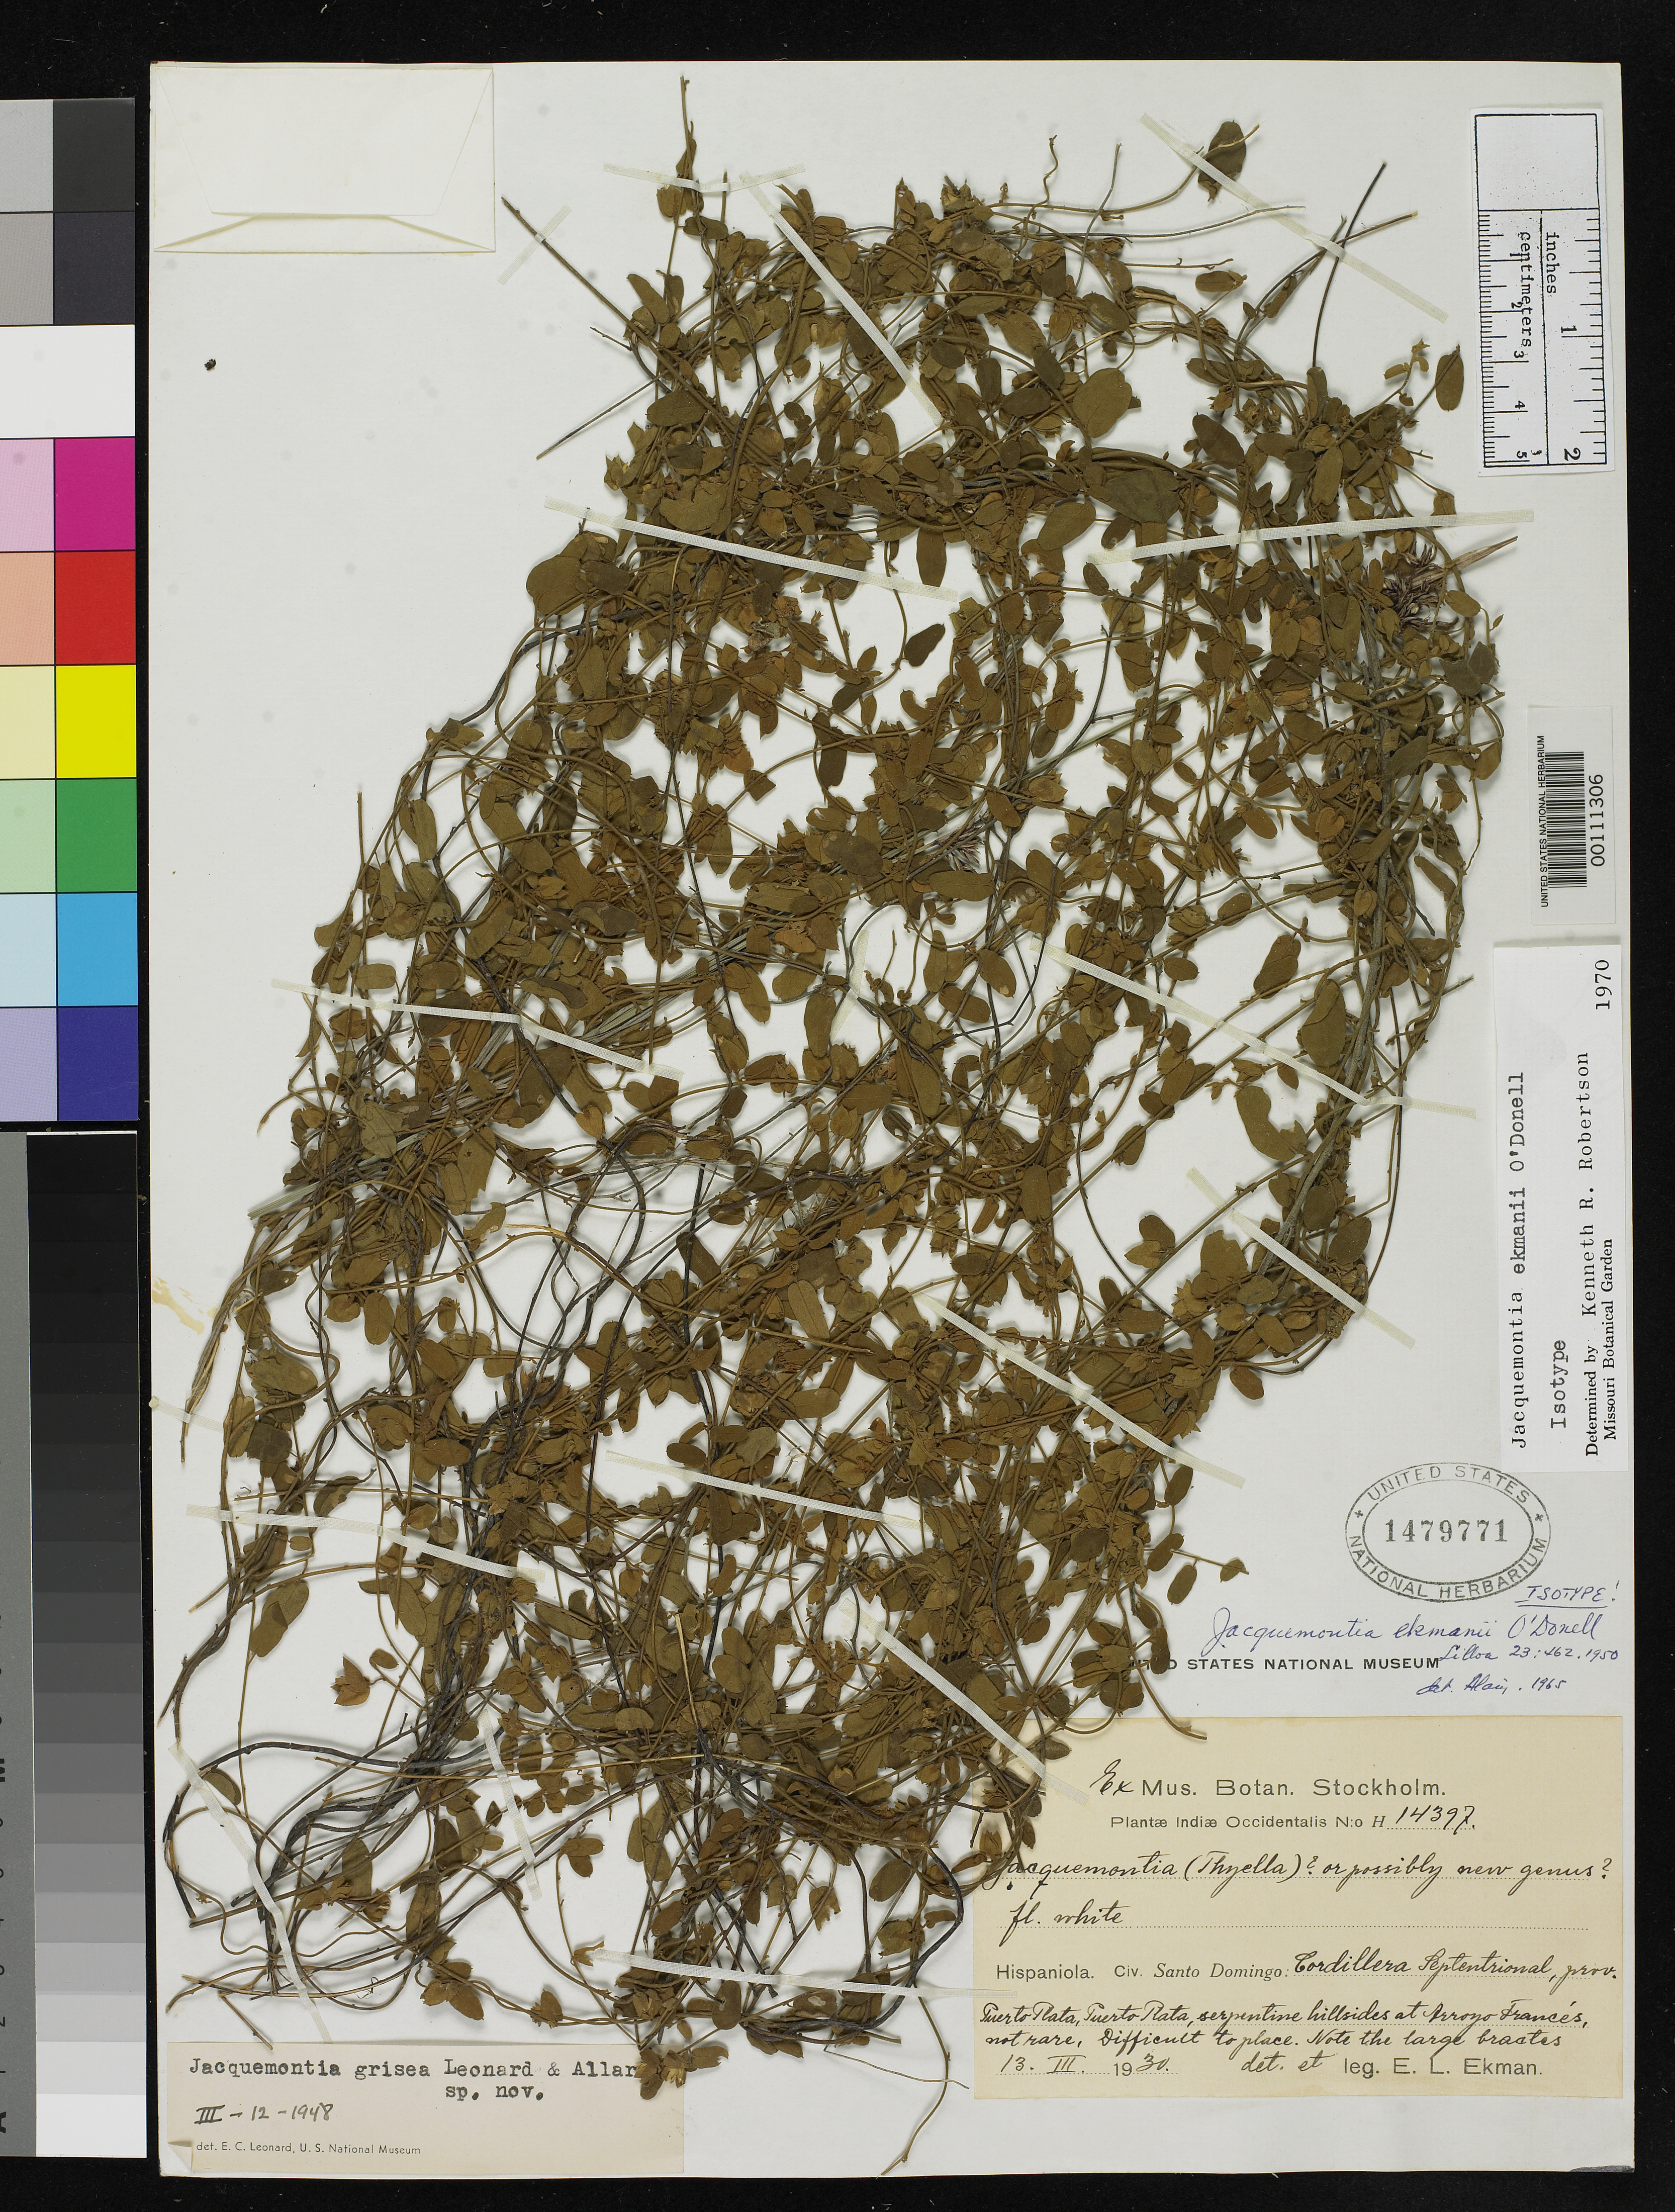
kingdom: Plantae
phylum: Tracheophyta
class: Magnoliopsida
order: Solanales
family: Convolvulaceae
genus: Jacquemontia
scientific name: Jacquemontia ekmanii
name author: O'Donell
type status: Isotype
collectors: E. L. Ekman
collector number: H 14397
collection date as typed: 13 Mar 1930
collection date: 1930-03-13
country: Dominican Republic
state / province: Puerto Plata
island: Hispaniola Island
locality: Cordillera septentrional, Puerto Plata.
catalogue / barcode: US 1479771